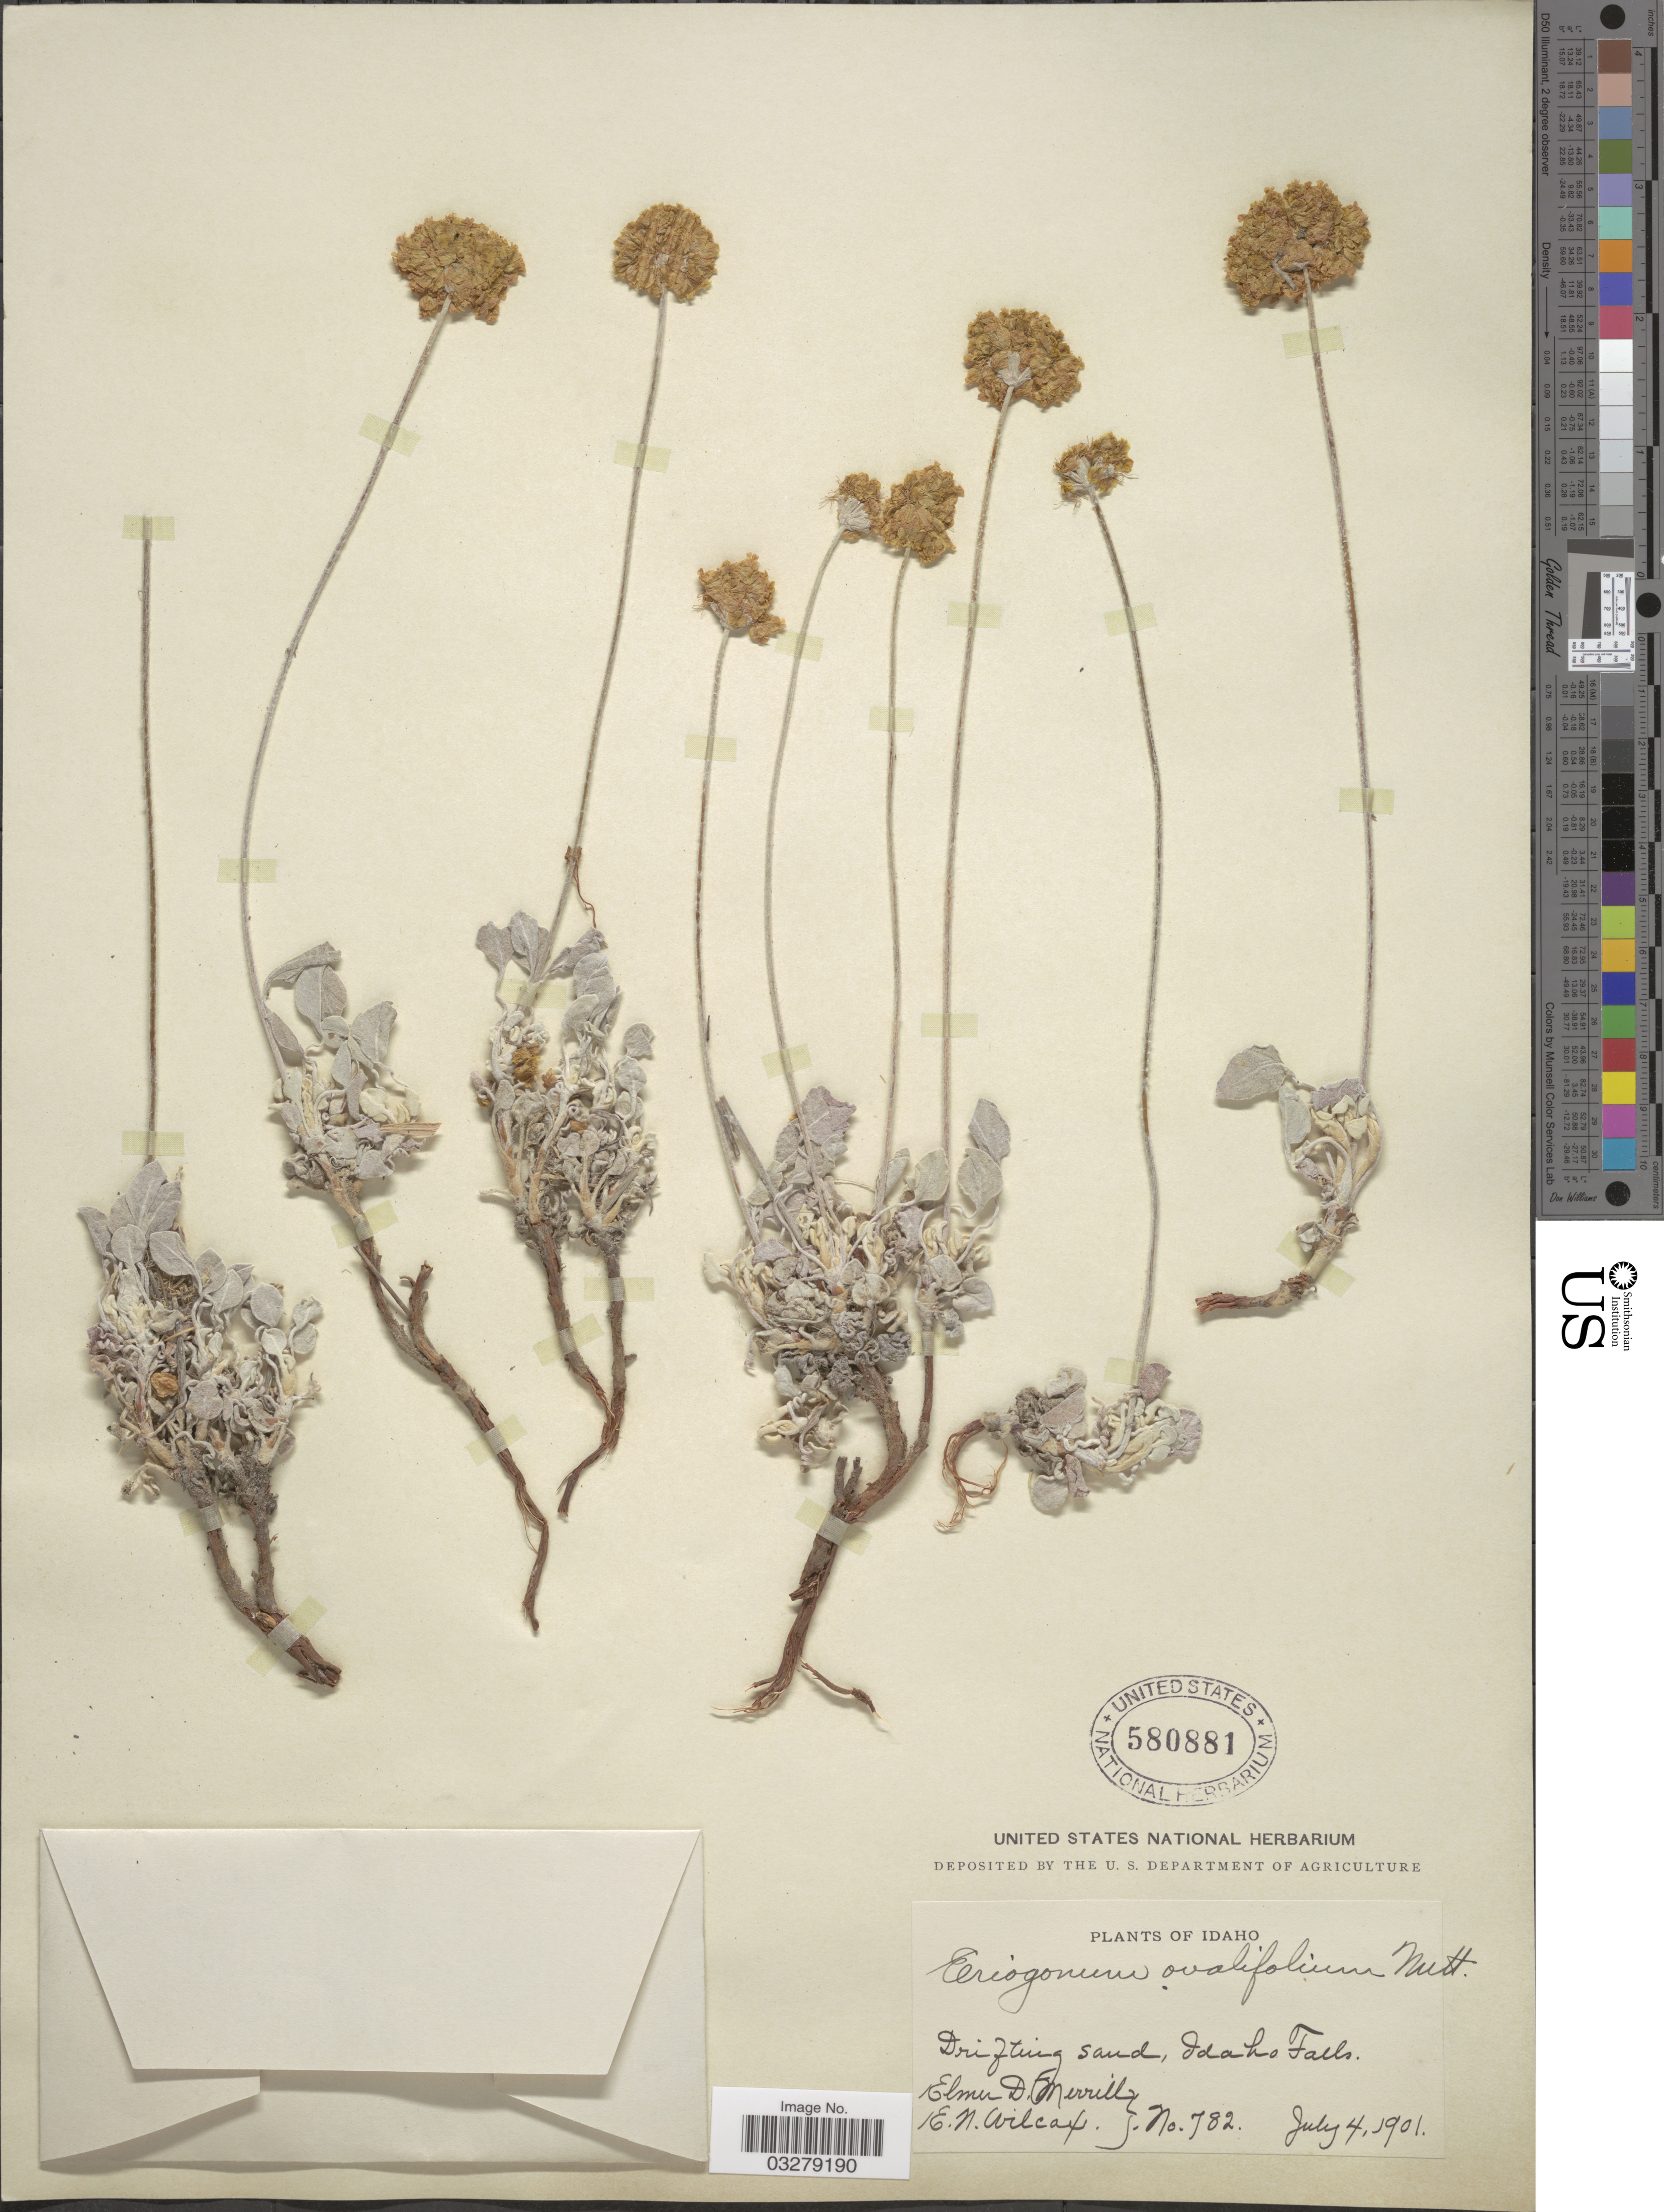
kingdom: Plantae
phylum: Tracheophyta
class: Magnoliopsida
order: Caryophyllales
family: Polygonaceae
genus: Eriogonum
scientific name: Eriogonum ovalifolium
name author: Nutt.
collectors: E. D. Merrill & E. Wilcox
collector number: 782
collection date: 1901-07-04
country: United States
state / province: Idaho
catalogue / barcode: US 580881